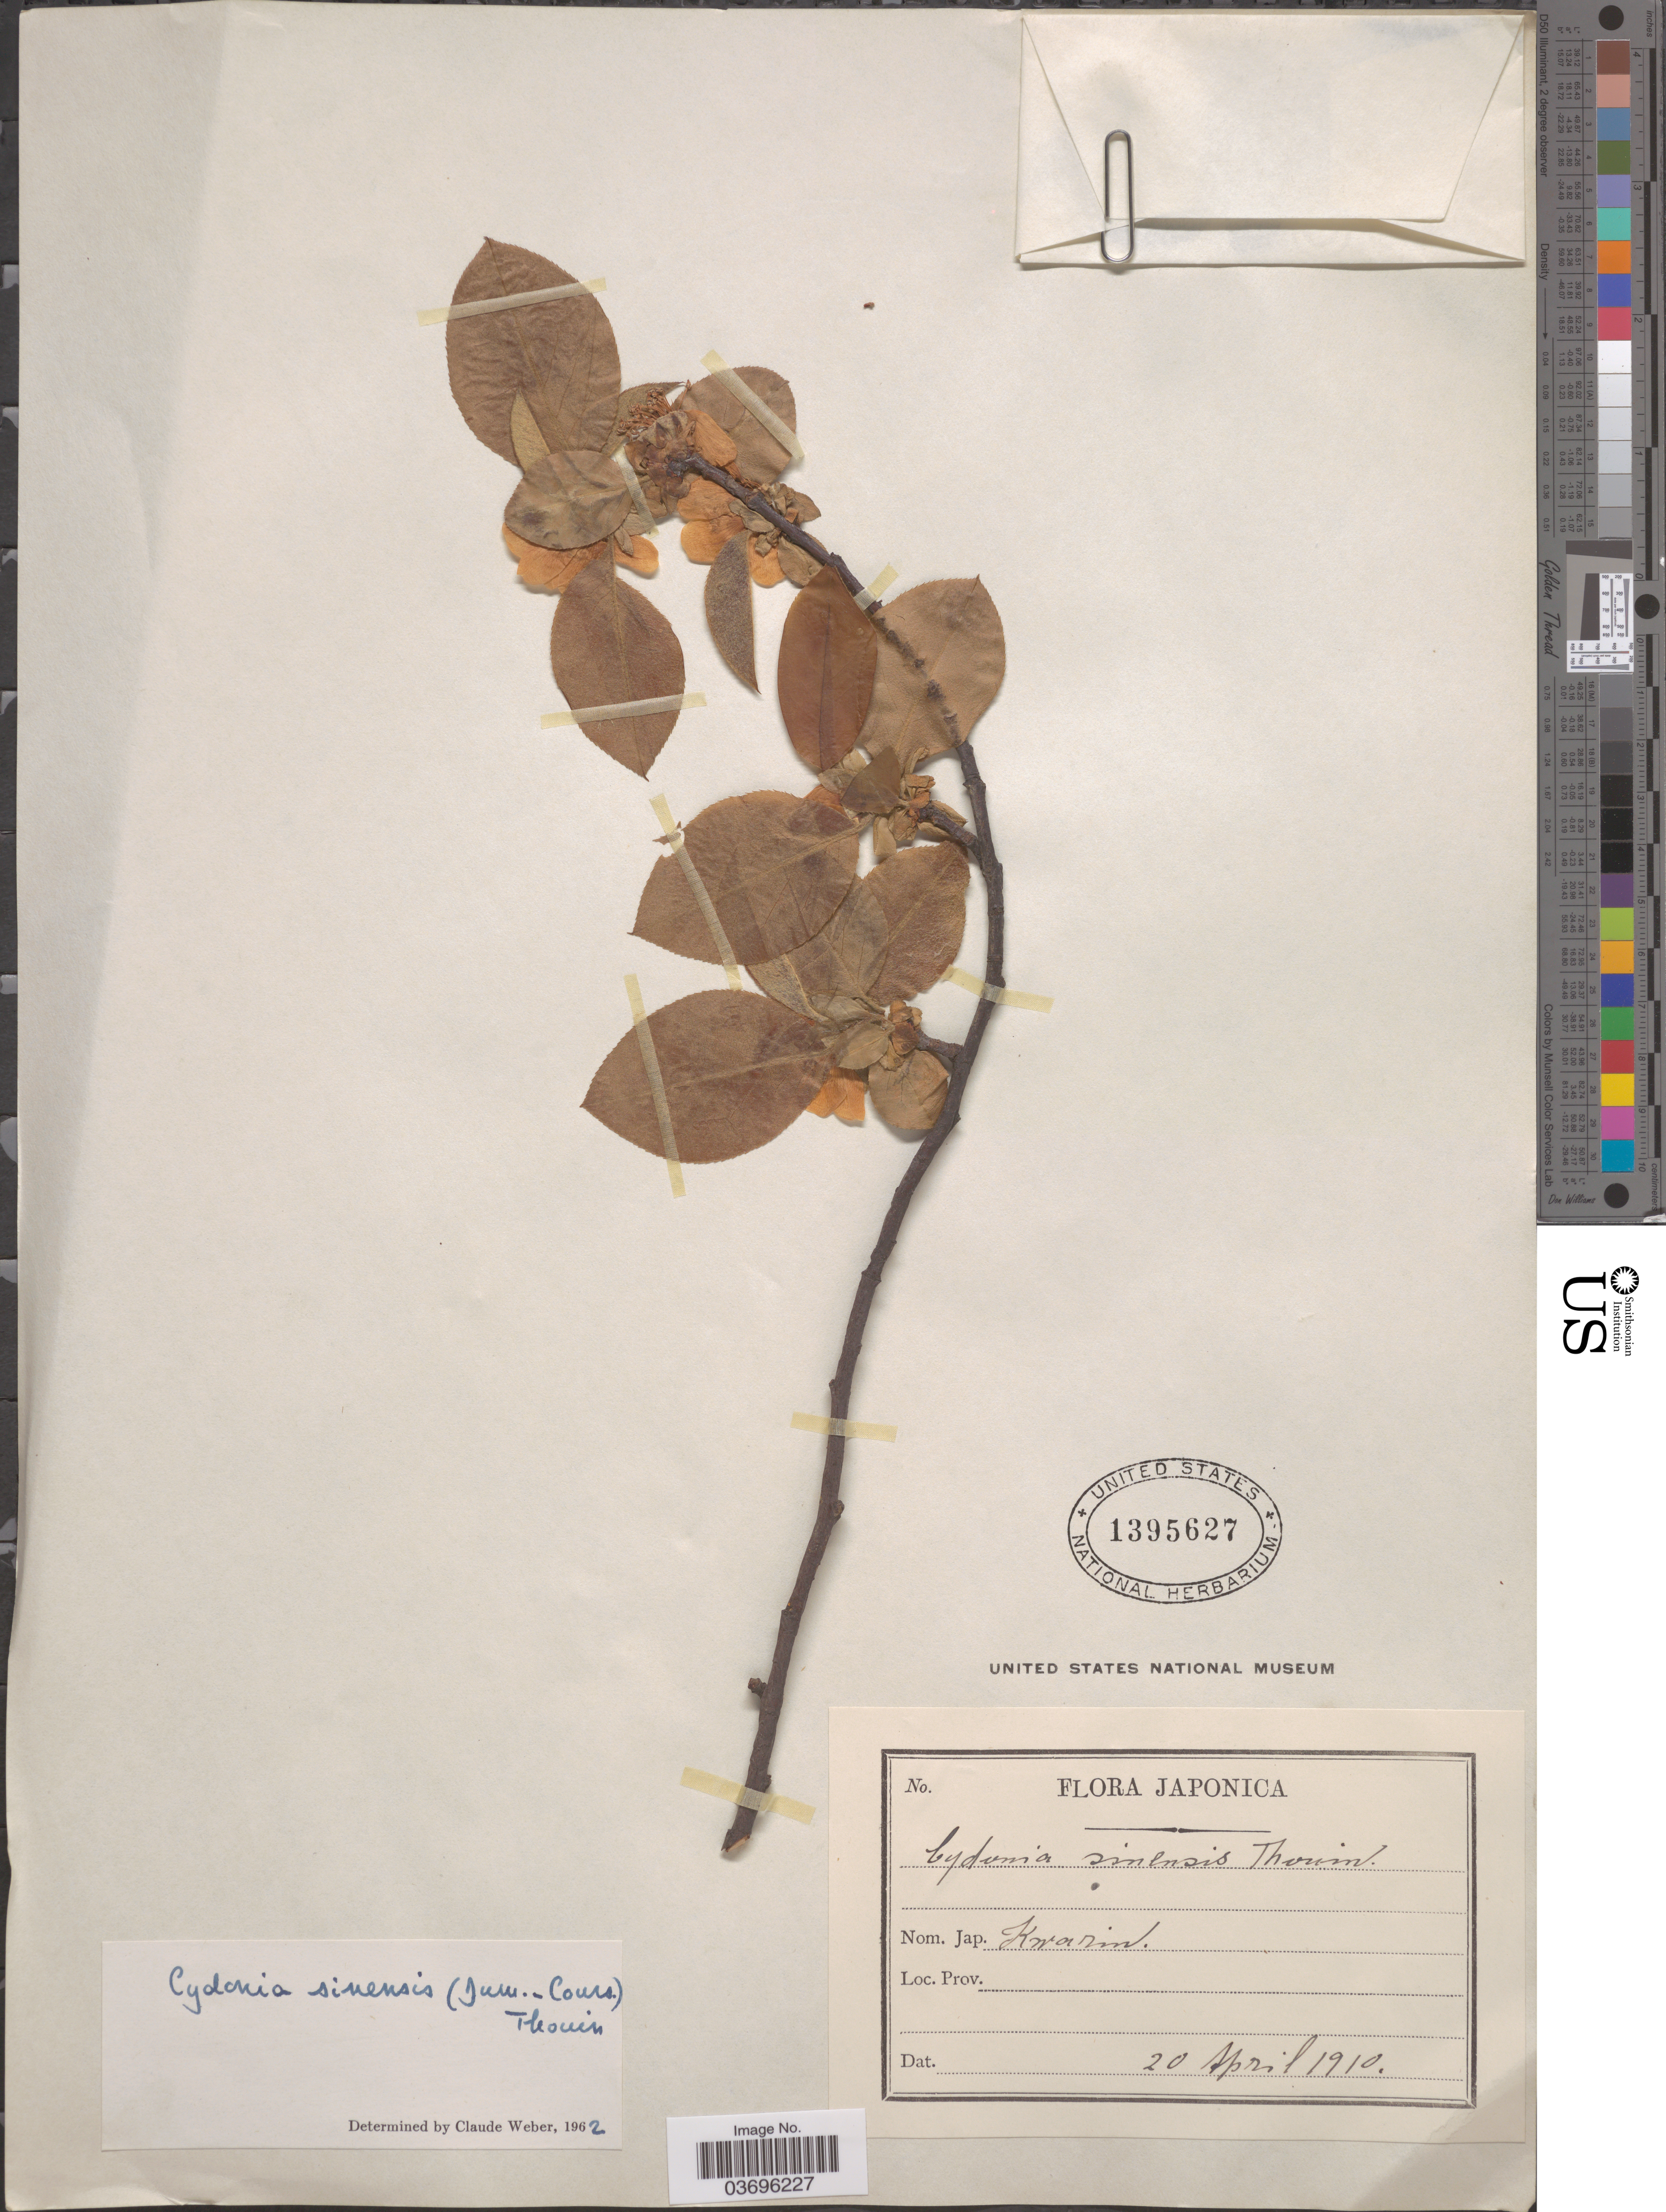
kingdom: Plantae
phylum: Tracheophyta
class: Magnoliopsida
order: Rosales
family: Rosaceae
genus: Pseudocydonia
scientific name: Pseudocydonia sinensis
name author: (Dum. Cours.) C.K. Schneid.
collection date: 1910-04-20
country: Japan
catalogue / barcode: US 1395627